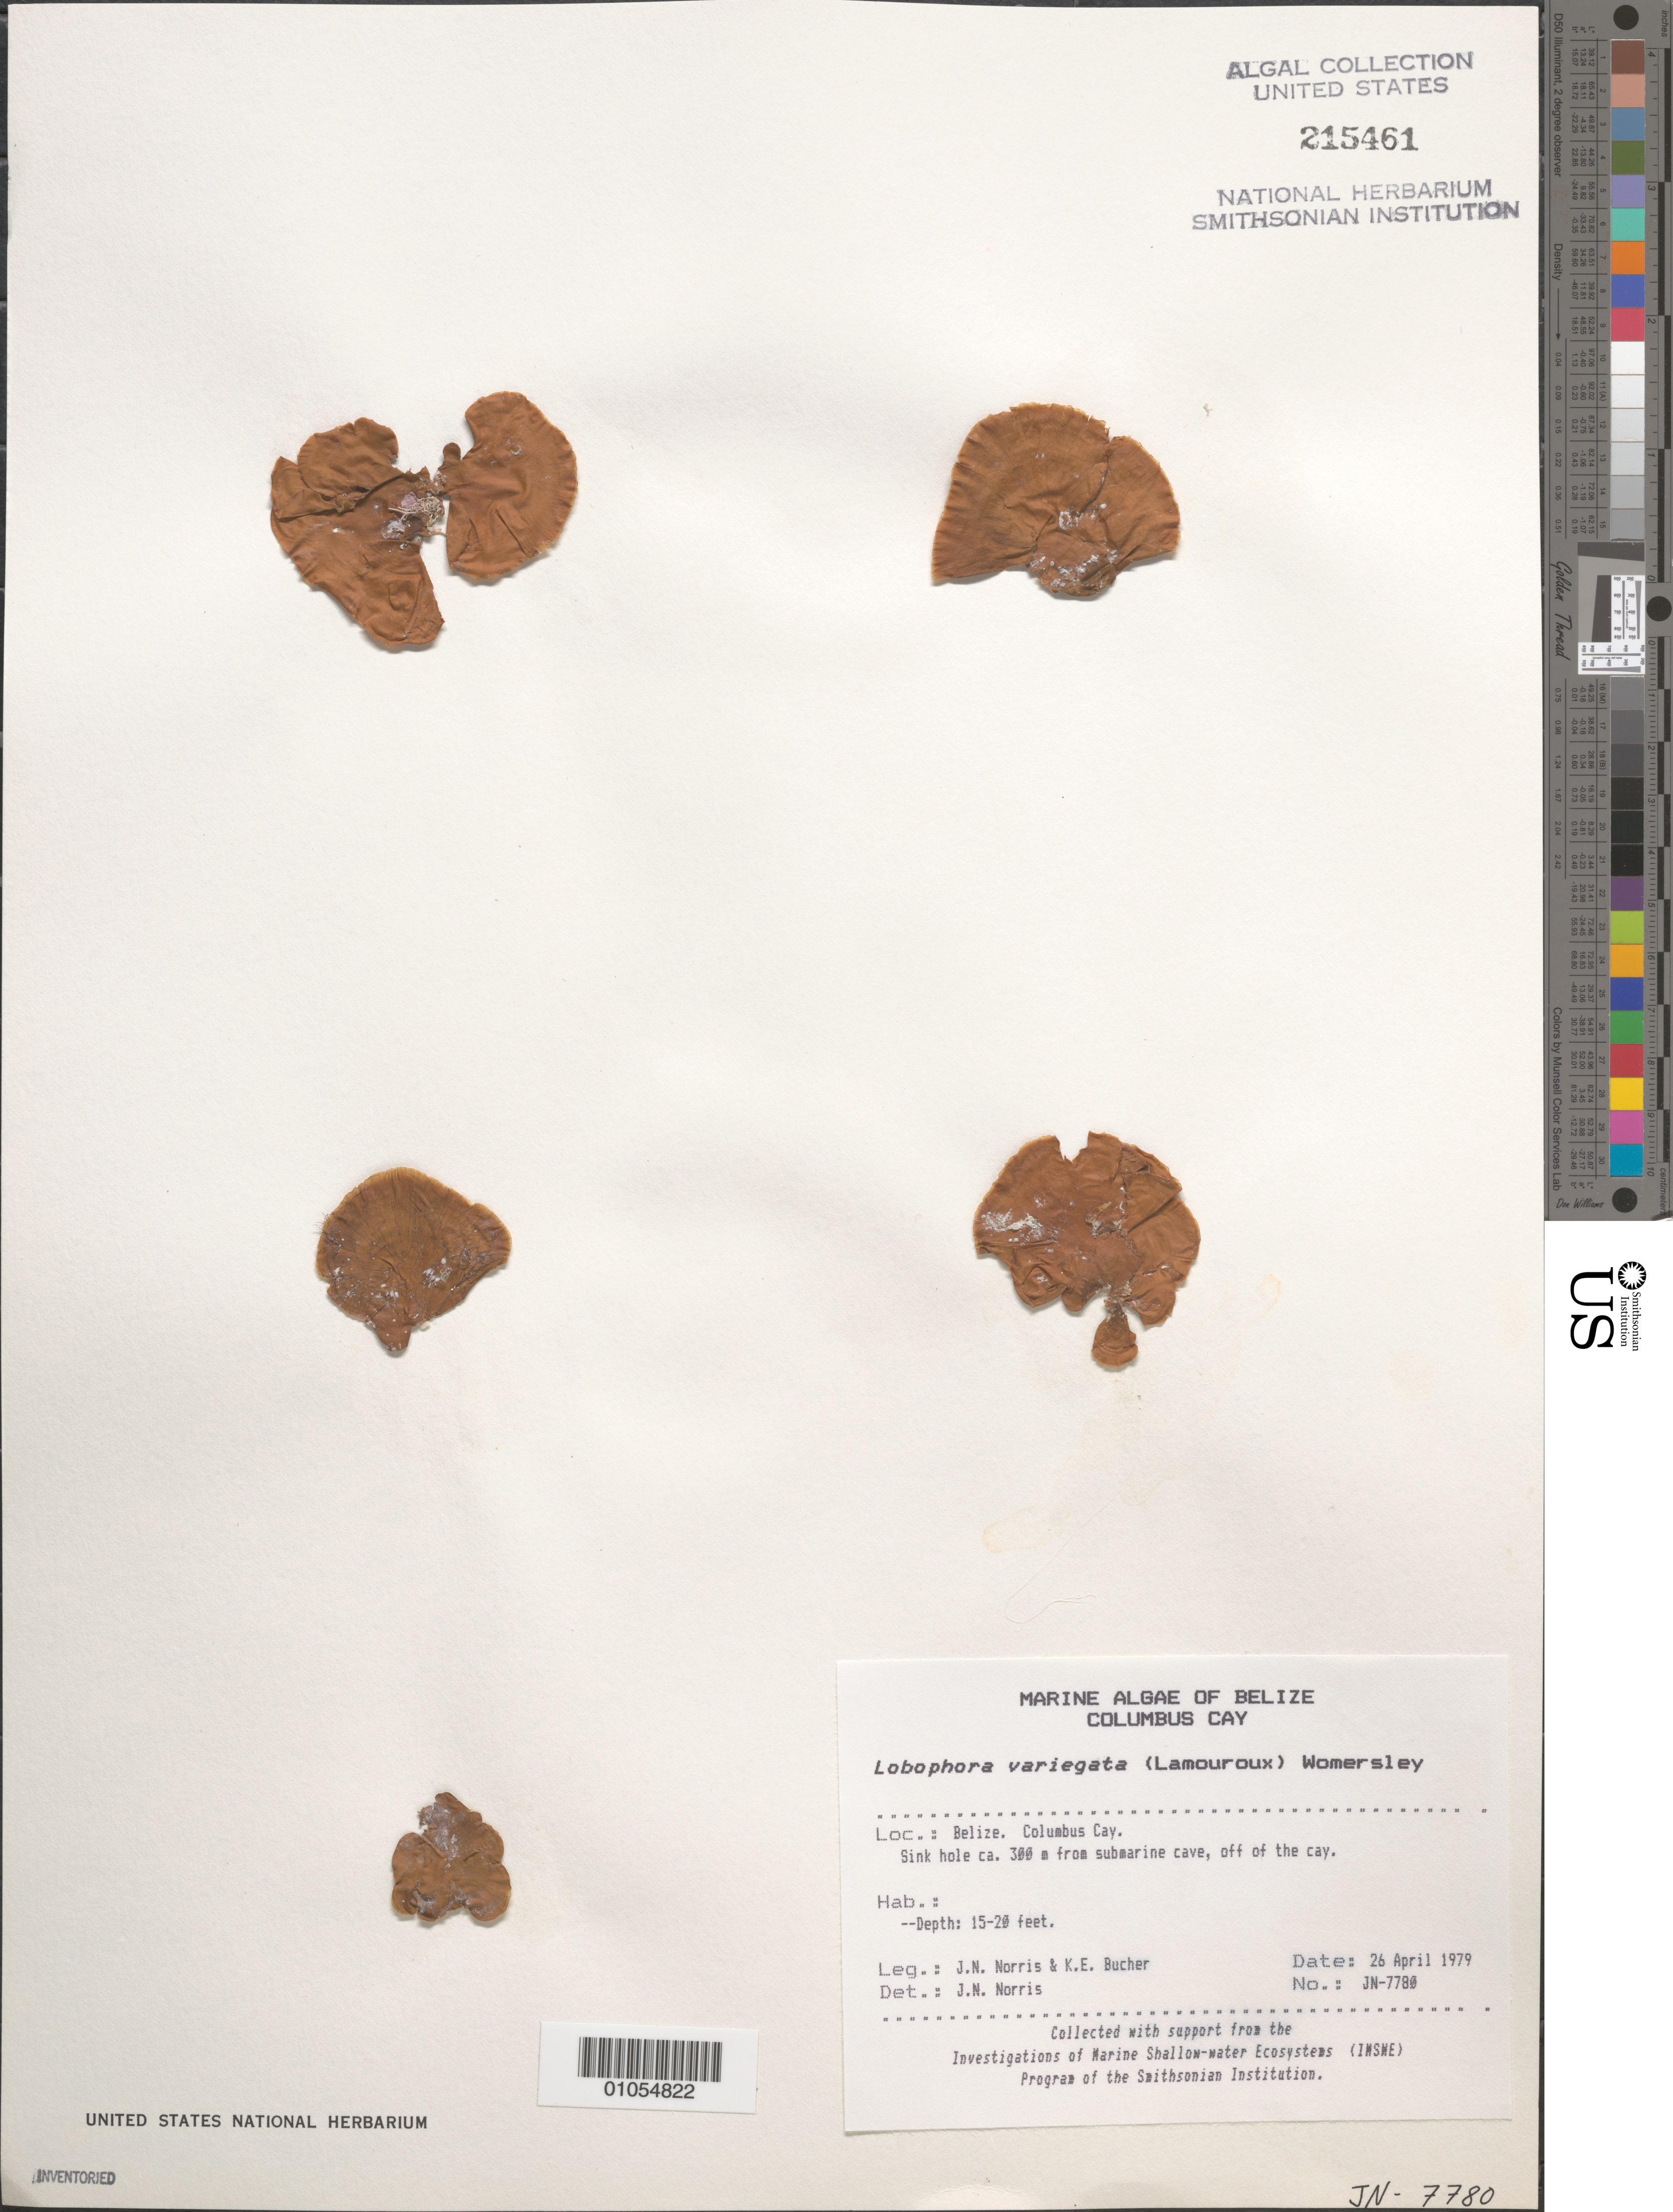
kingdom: Chromista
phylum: Ochrophyta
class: Phaeophyceae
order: Dictyotales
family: Dictyotaceae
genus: Lobophora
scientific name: Lobophora variegata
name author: (J.V.Lamouroux) Womersley & E.C. Oliveira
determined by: Norris, James N.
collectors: J. N. Norris & K. E. Bucher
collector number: JN-7780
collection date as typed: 26 Apr 1979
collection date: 1979-04-26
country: Belize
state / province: Stann Creek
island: Columbus Cay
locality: Sink hole ca. 300 m from submarine cave, off of the cay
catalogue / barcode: US 215461